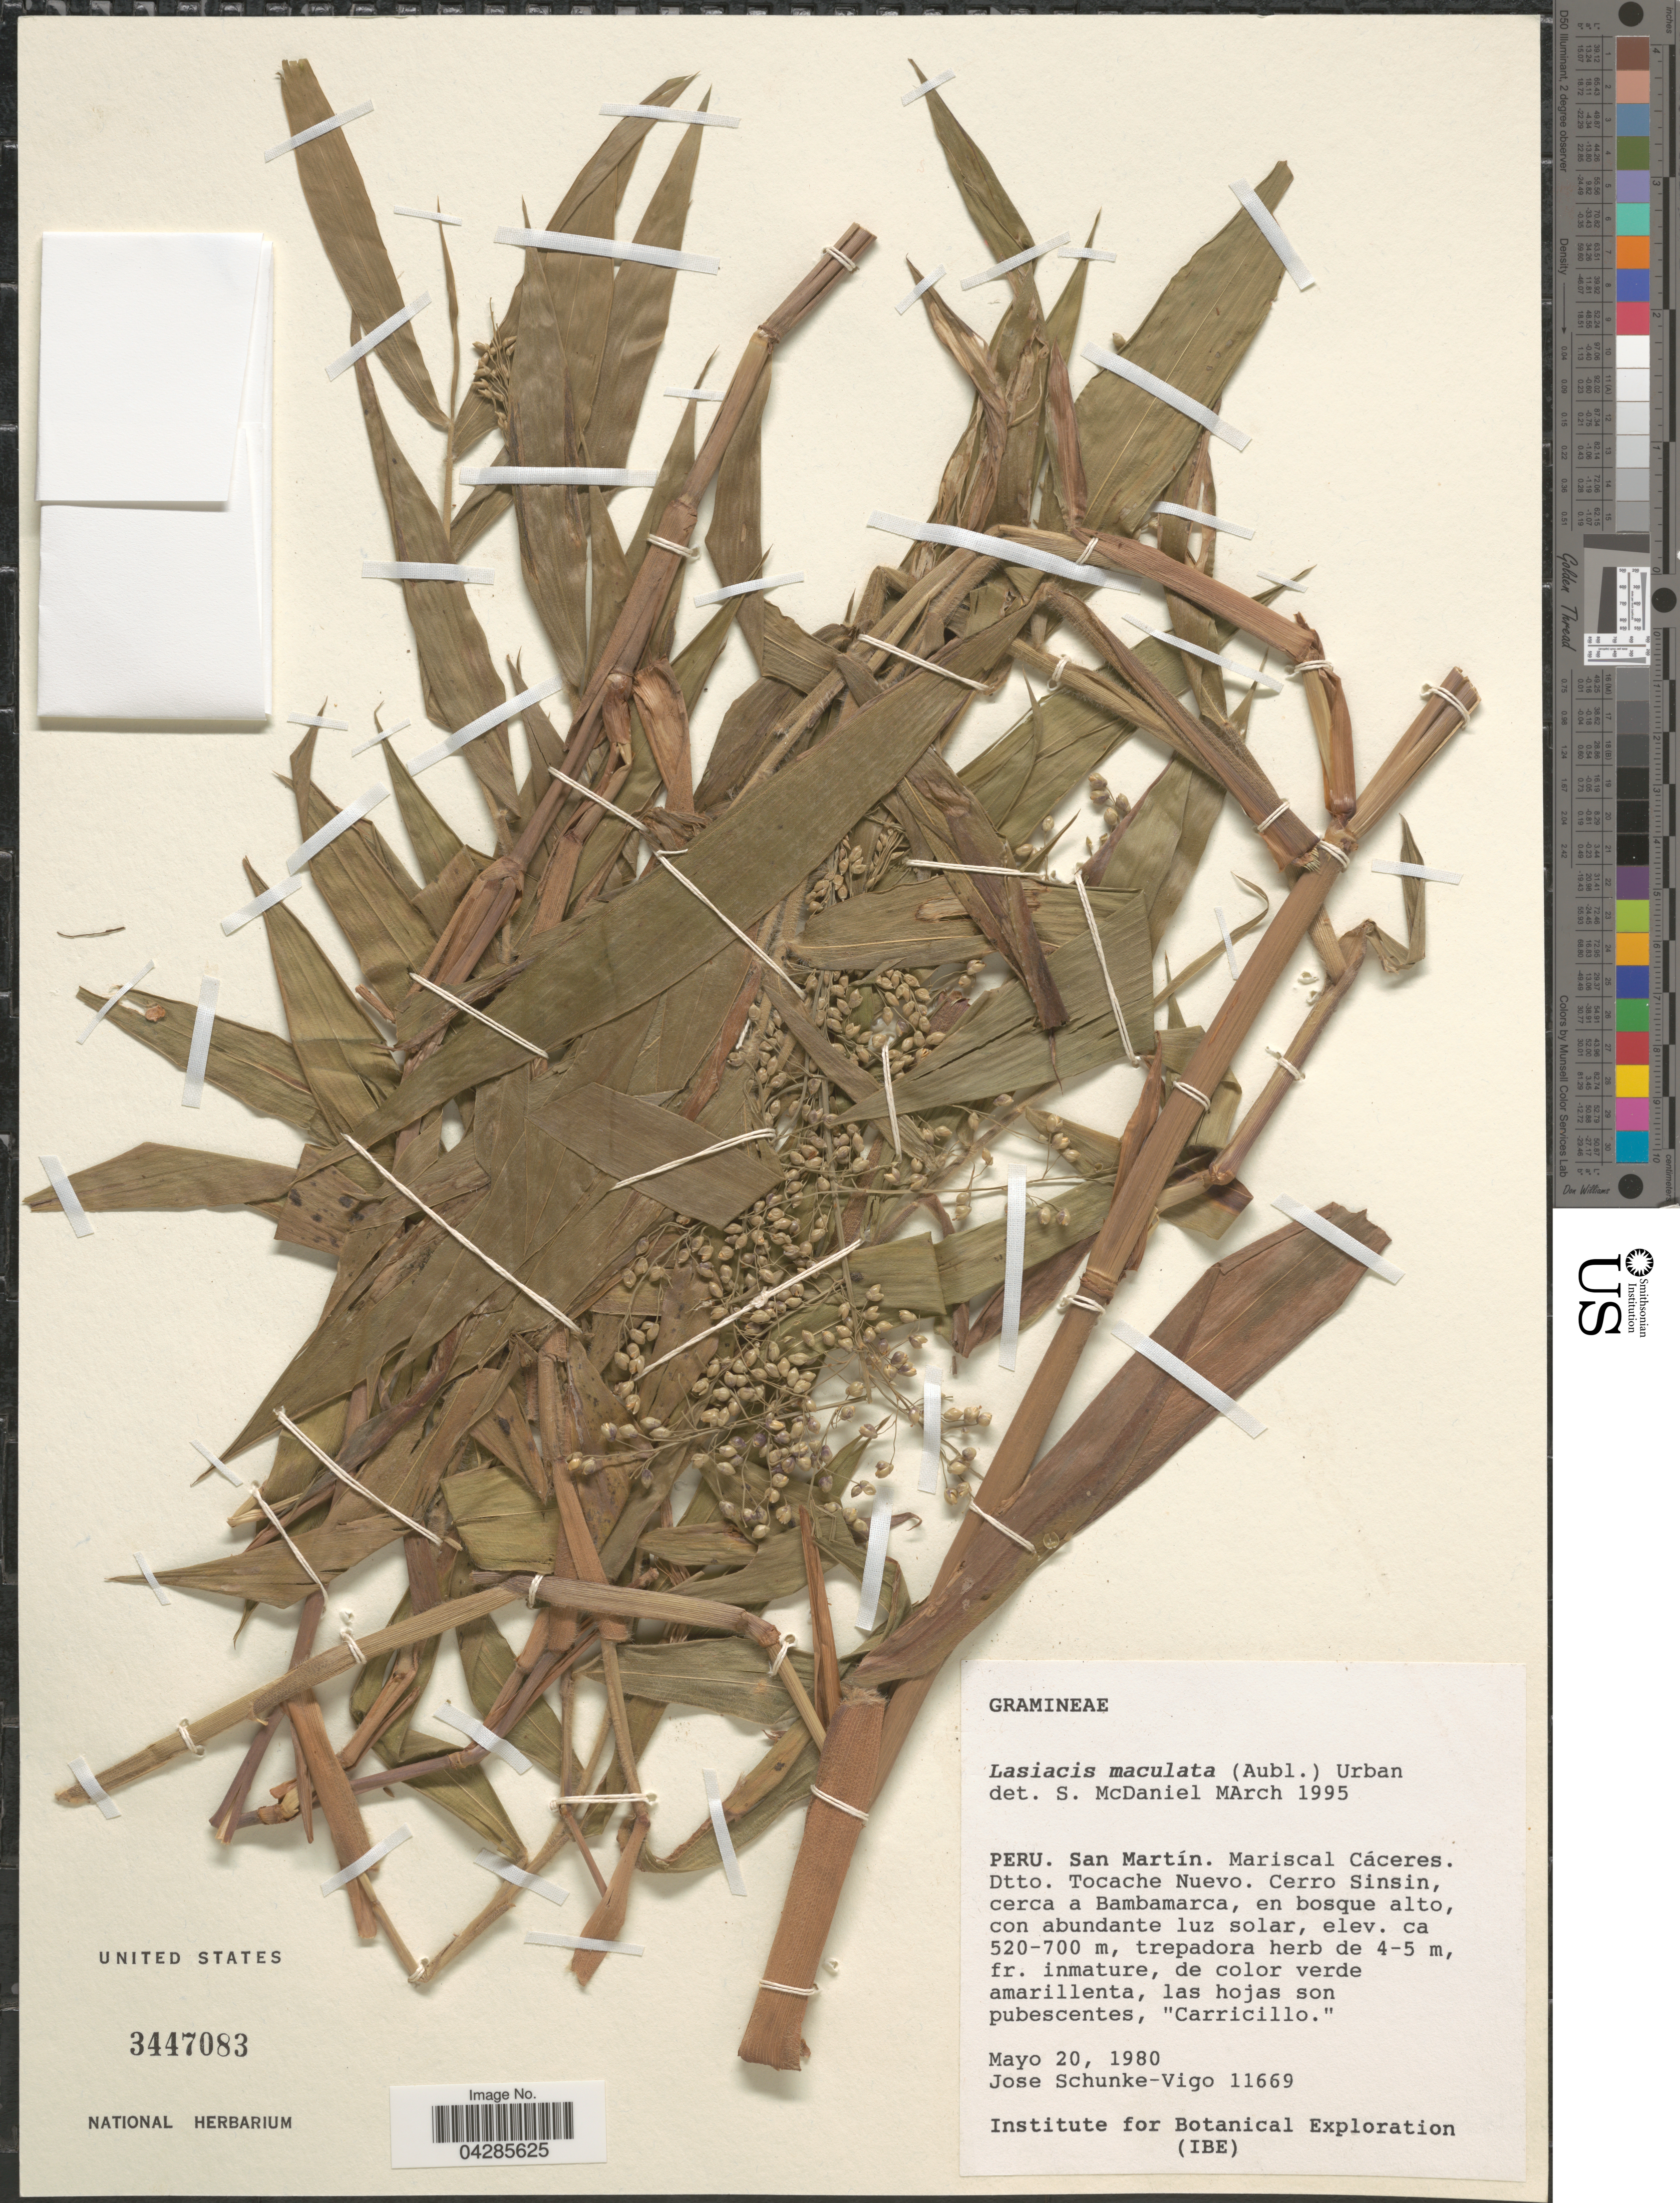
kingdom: Plantae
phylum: Tracheophyta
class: Liliopsida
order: Poales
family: Poaceae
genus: Lasiacis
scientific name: Lasiacis sorghoidea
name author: (Desv. ex Ham.) Hitchc. & Chase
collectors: J. Schunke Vigo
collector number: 11669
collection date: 1980-05-20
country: Peru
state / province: San Martín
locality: Mariscal Cáceres. Dtto. Tocache Nuevo. Cerro Sinsin, cerca a Bambamarca. Institute for Botanical Exploration (IBE).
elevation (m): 520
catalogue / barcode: US 3447083